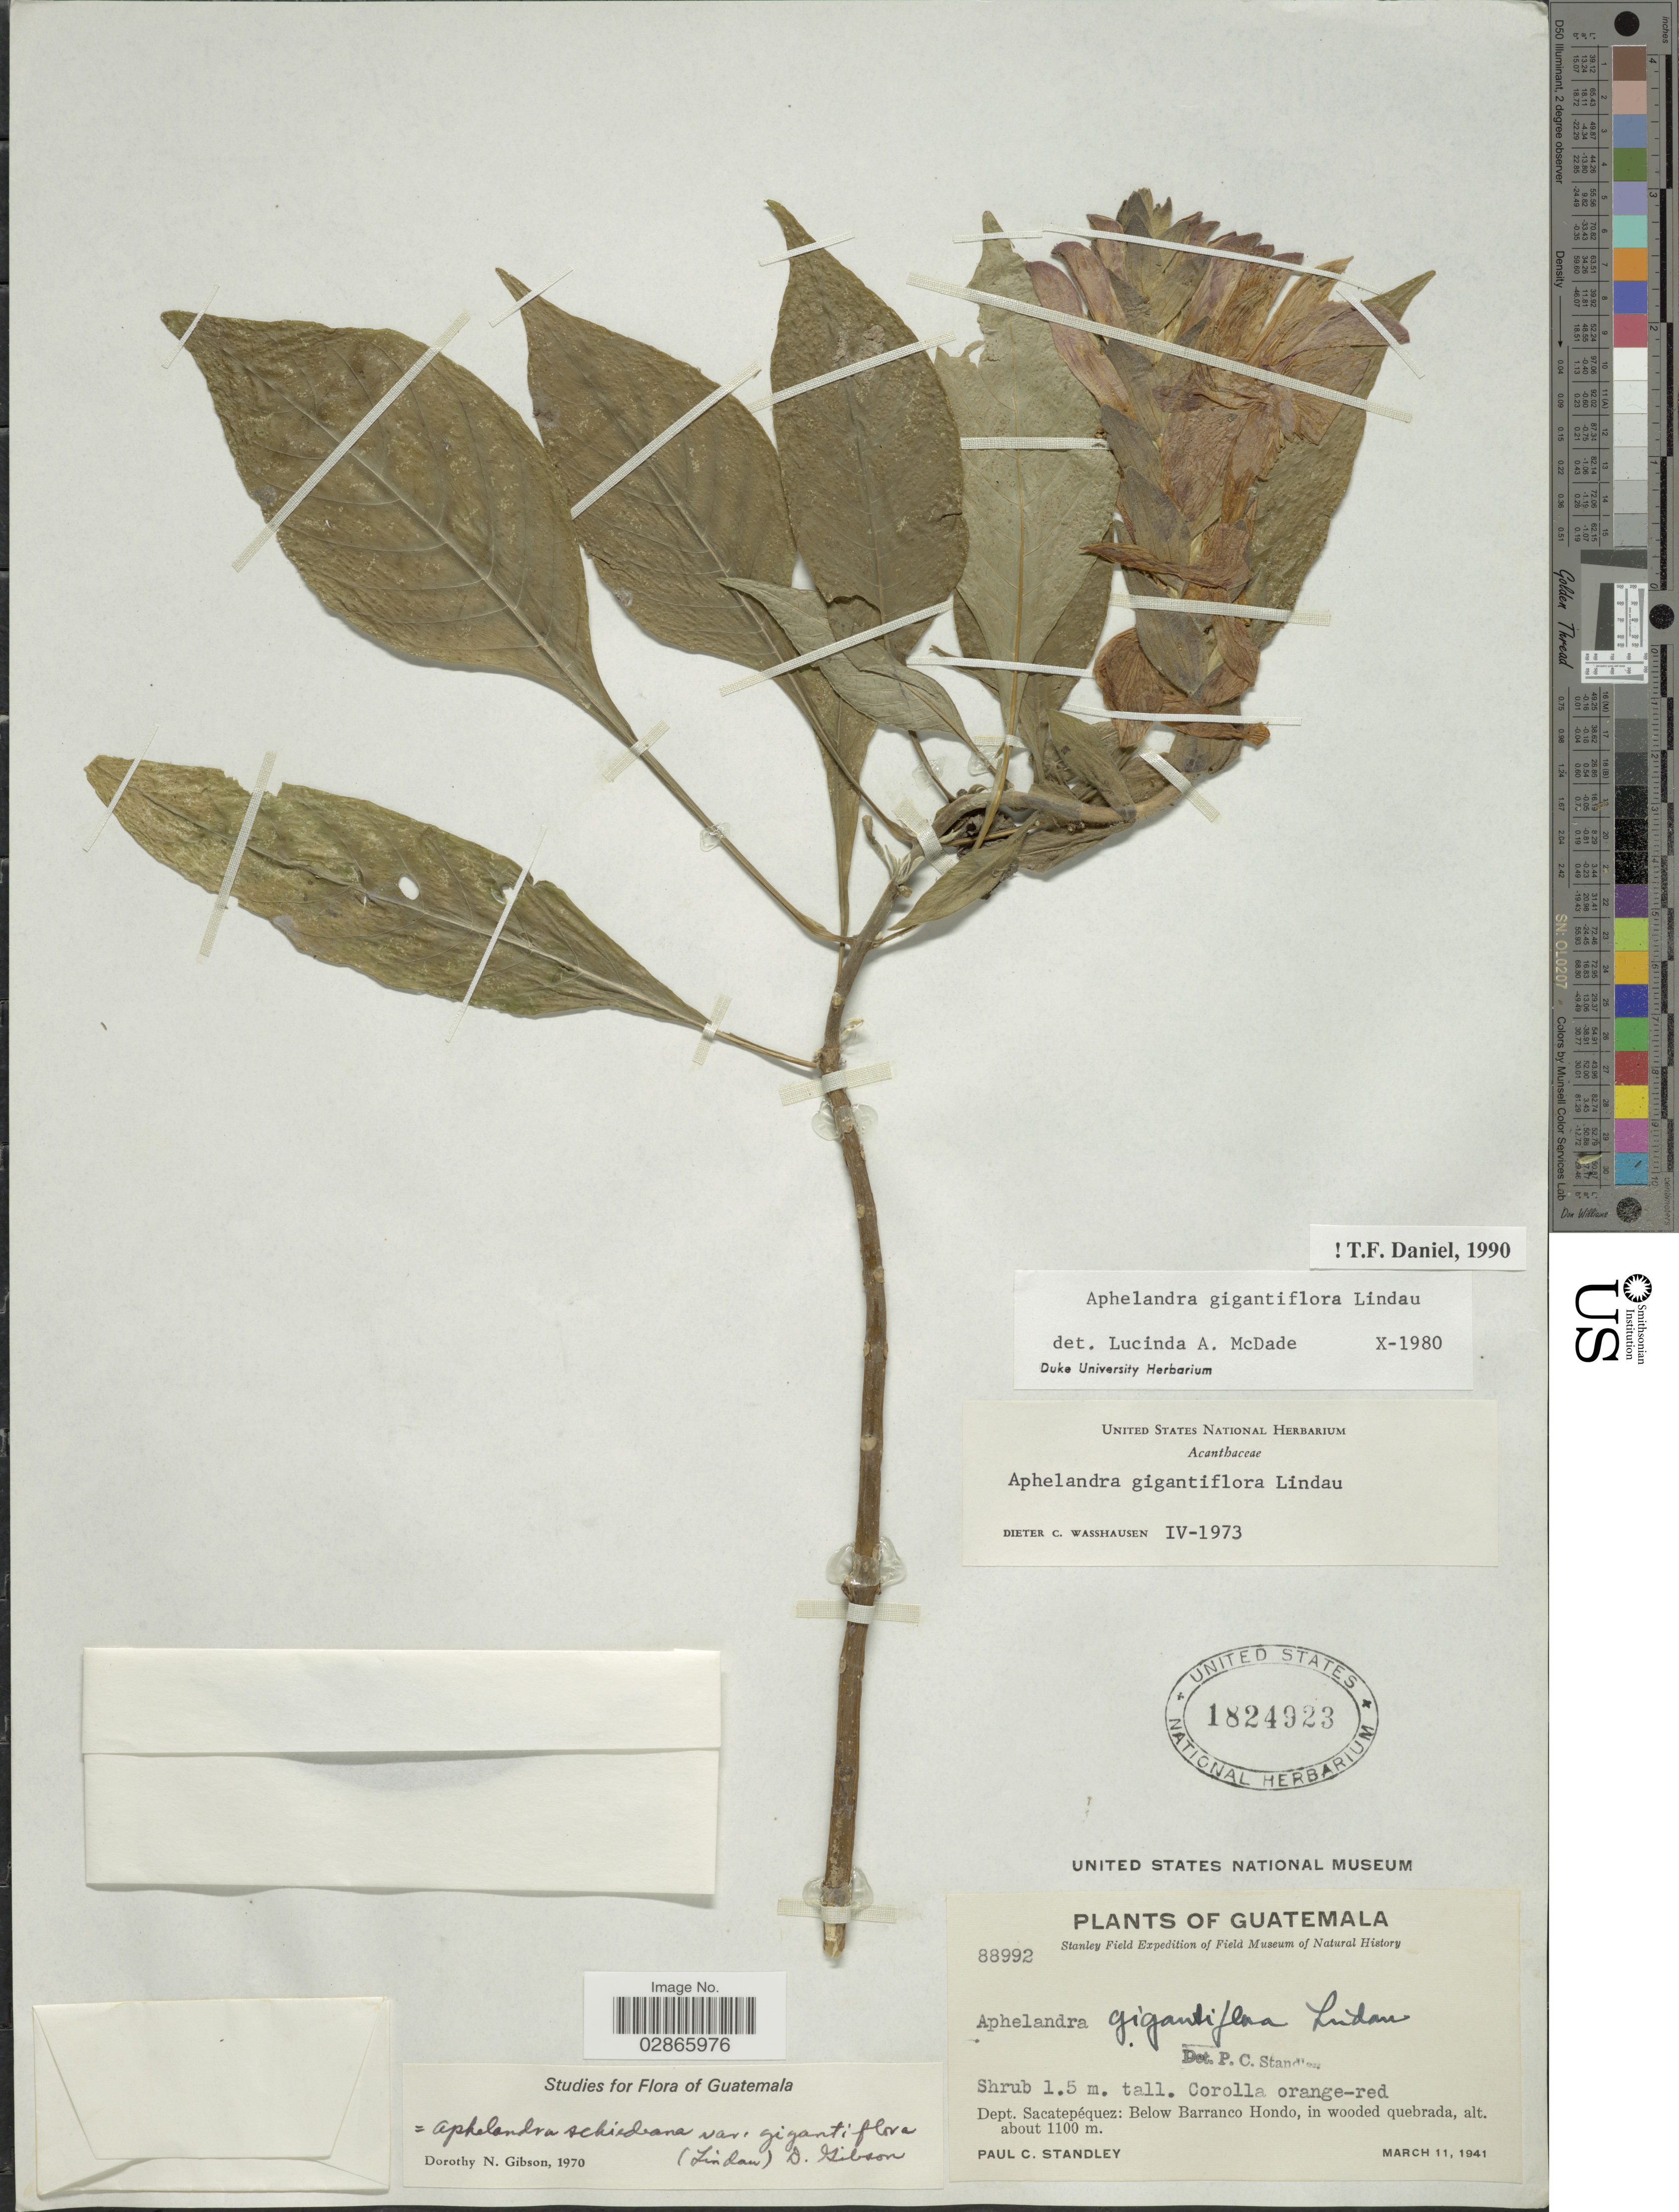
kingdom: Plantae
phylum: Tracheophyta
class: Magnoliopsida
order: Lamiales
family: Acanthaceae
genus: Aphelandra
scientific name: Aphelandra gigantiflora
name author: Lindau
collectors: P. C. Standley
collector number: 88992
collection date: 1941-03-11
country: Guatemala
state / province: Sacatepéquez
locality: Dept. Sacatepéquez: Below Barranco Hondo.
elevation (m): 1100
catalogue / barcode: US 1824923